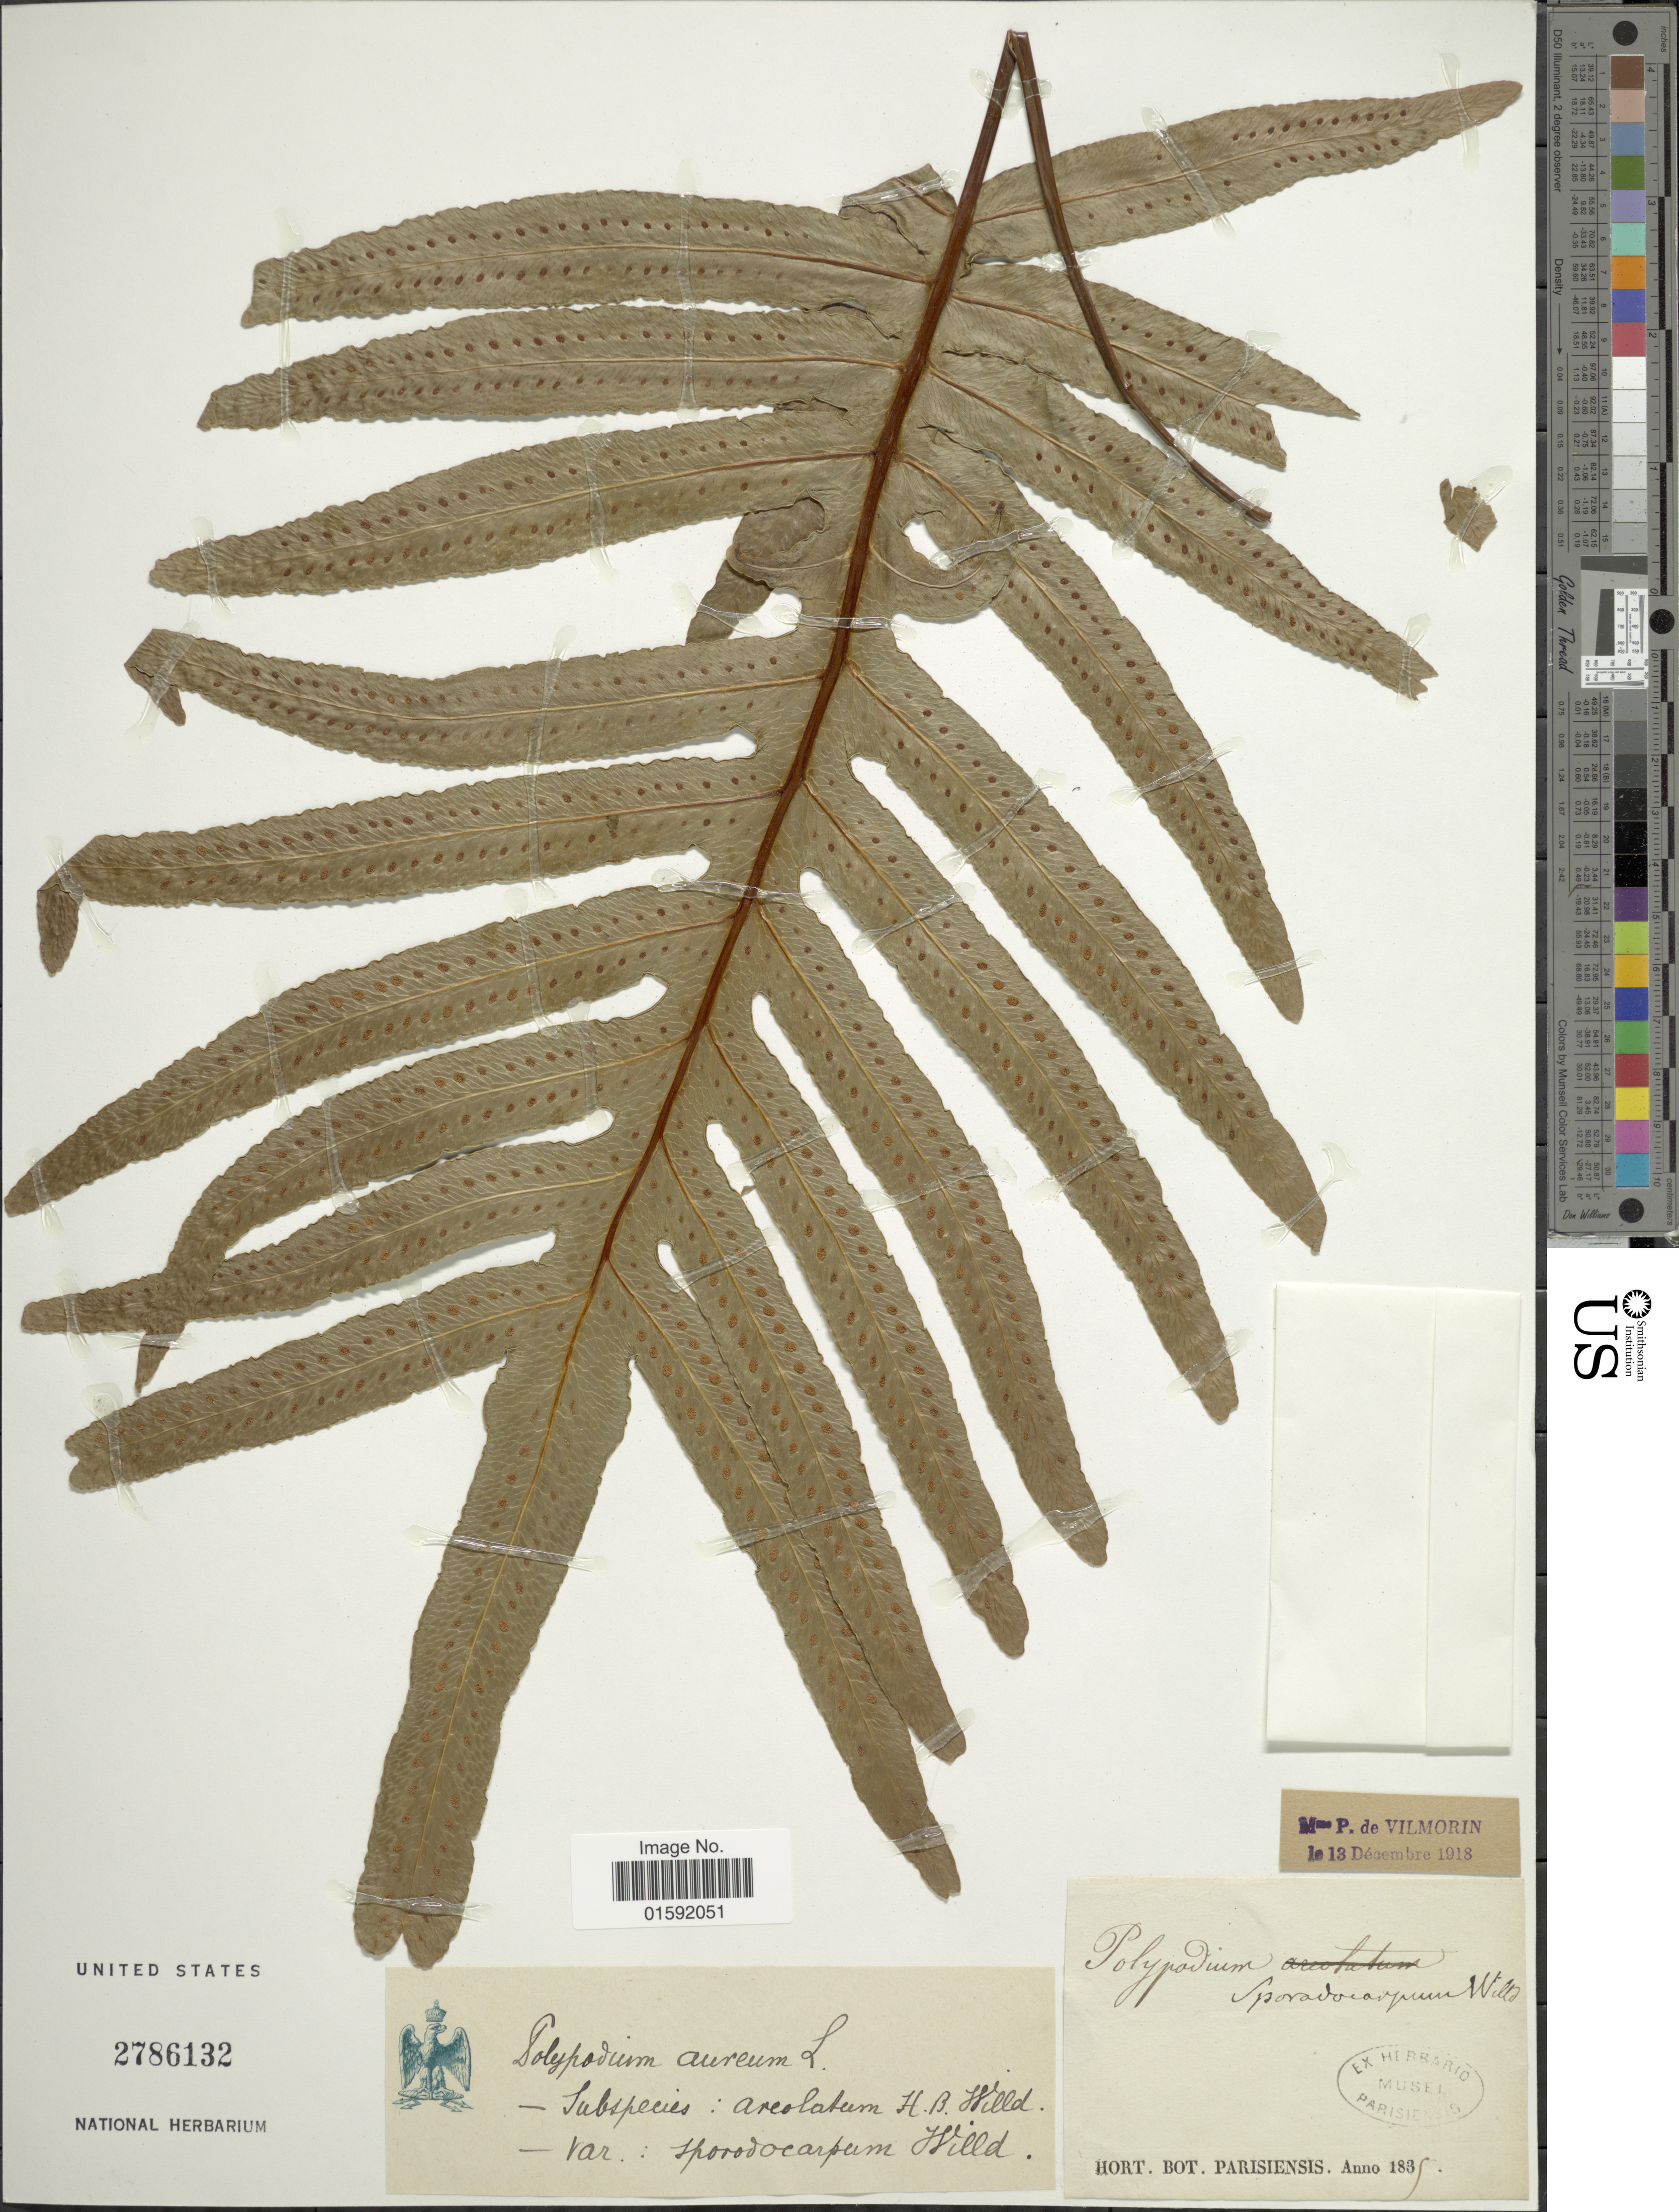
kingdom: Plantae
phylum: Tracheophyta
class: Polypodiopsida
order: Polypodiales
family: Polypodiaceae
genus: Phlebodium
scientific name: Phlebodium aureum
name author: (L.) J. Sm.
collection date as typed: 1835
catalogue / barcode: US 2786132